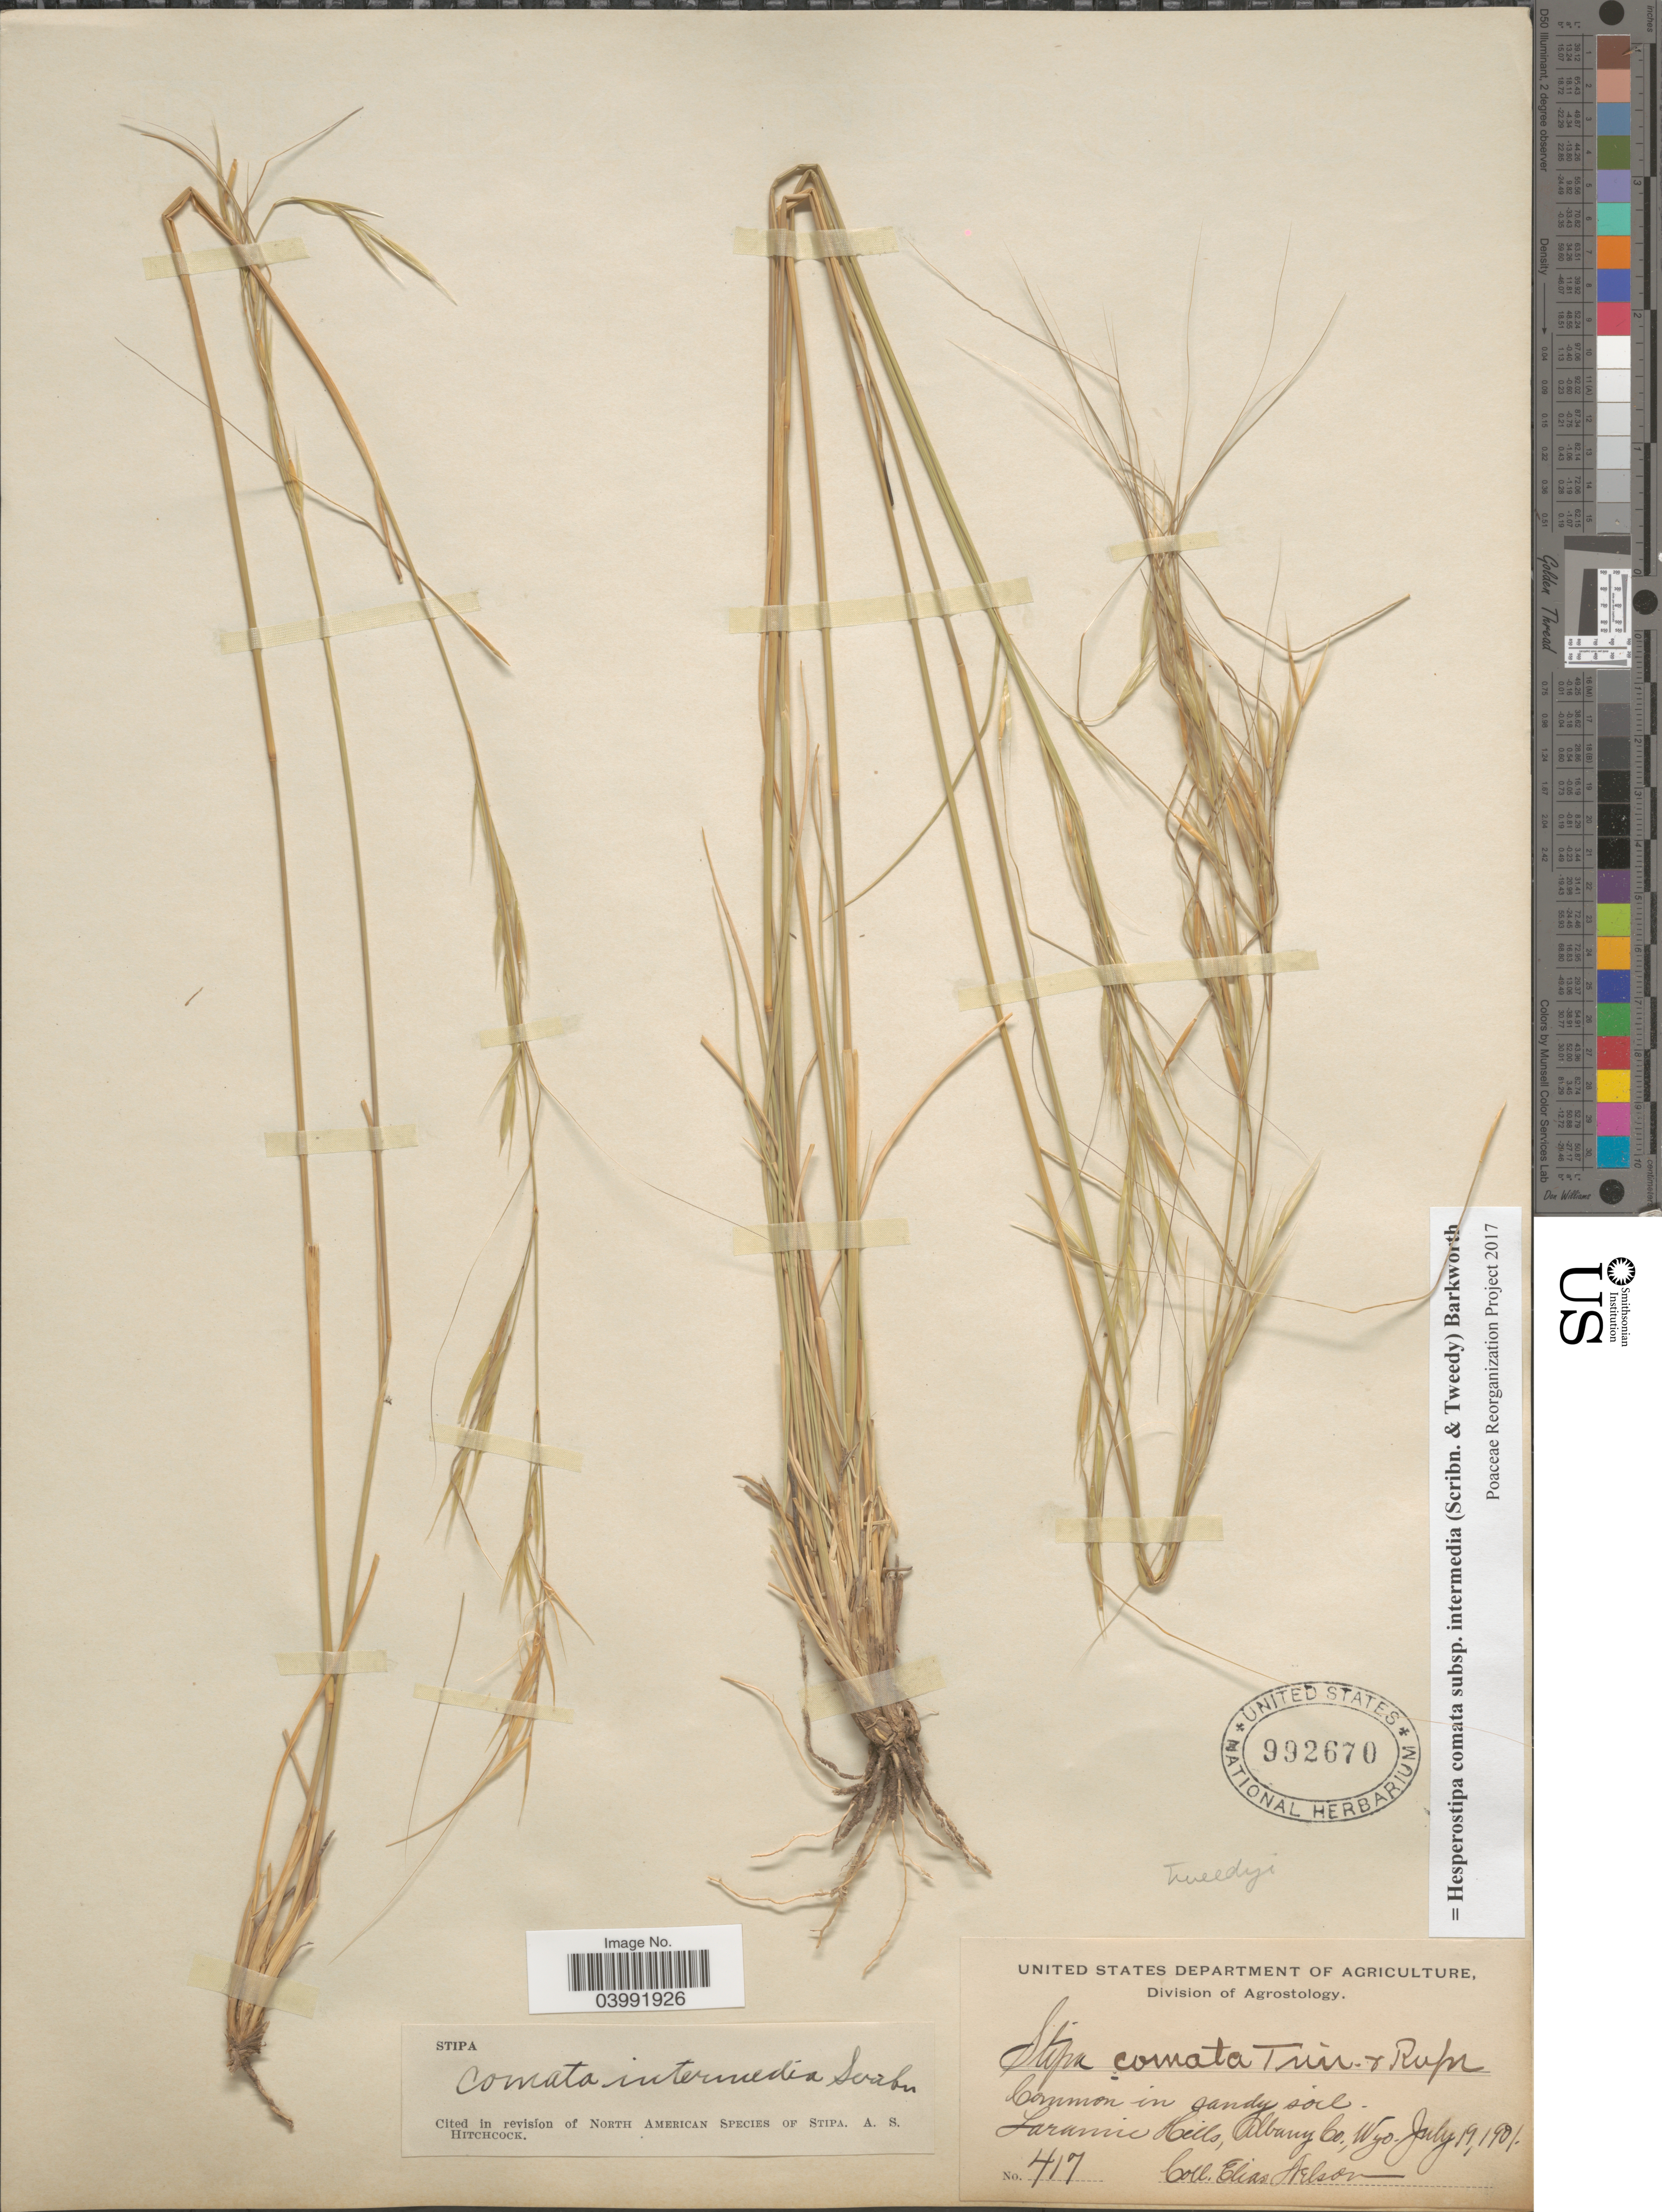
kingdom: Plantae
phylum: Tracheophyta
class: Liliopsida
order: Poales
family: Poaceae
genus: Hesperostipa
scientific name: Hesperostipa comata subsp. intermedia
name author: (Scribn. & Tweedy) Barkworth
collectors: E. Nelson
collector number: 417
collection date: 1901-07-19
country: United States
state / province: Wyoming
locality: In sandy soil. Laramie Hills, Albany Co.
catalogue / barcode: US 992670